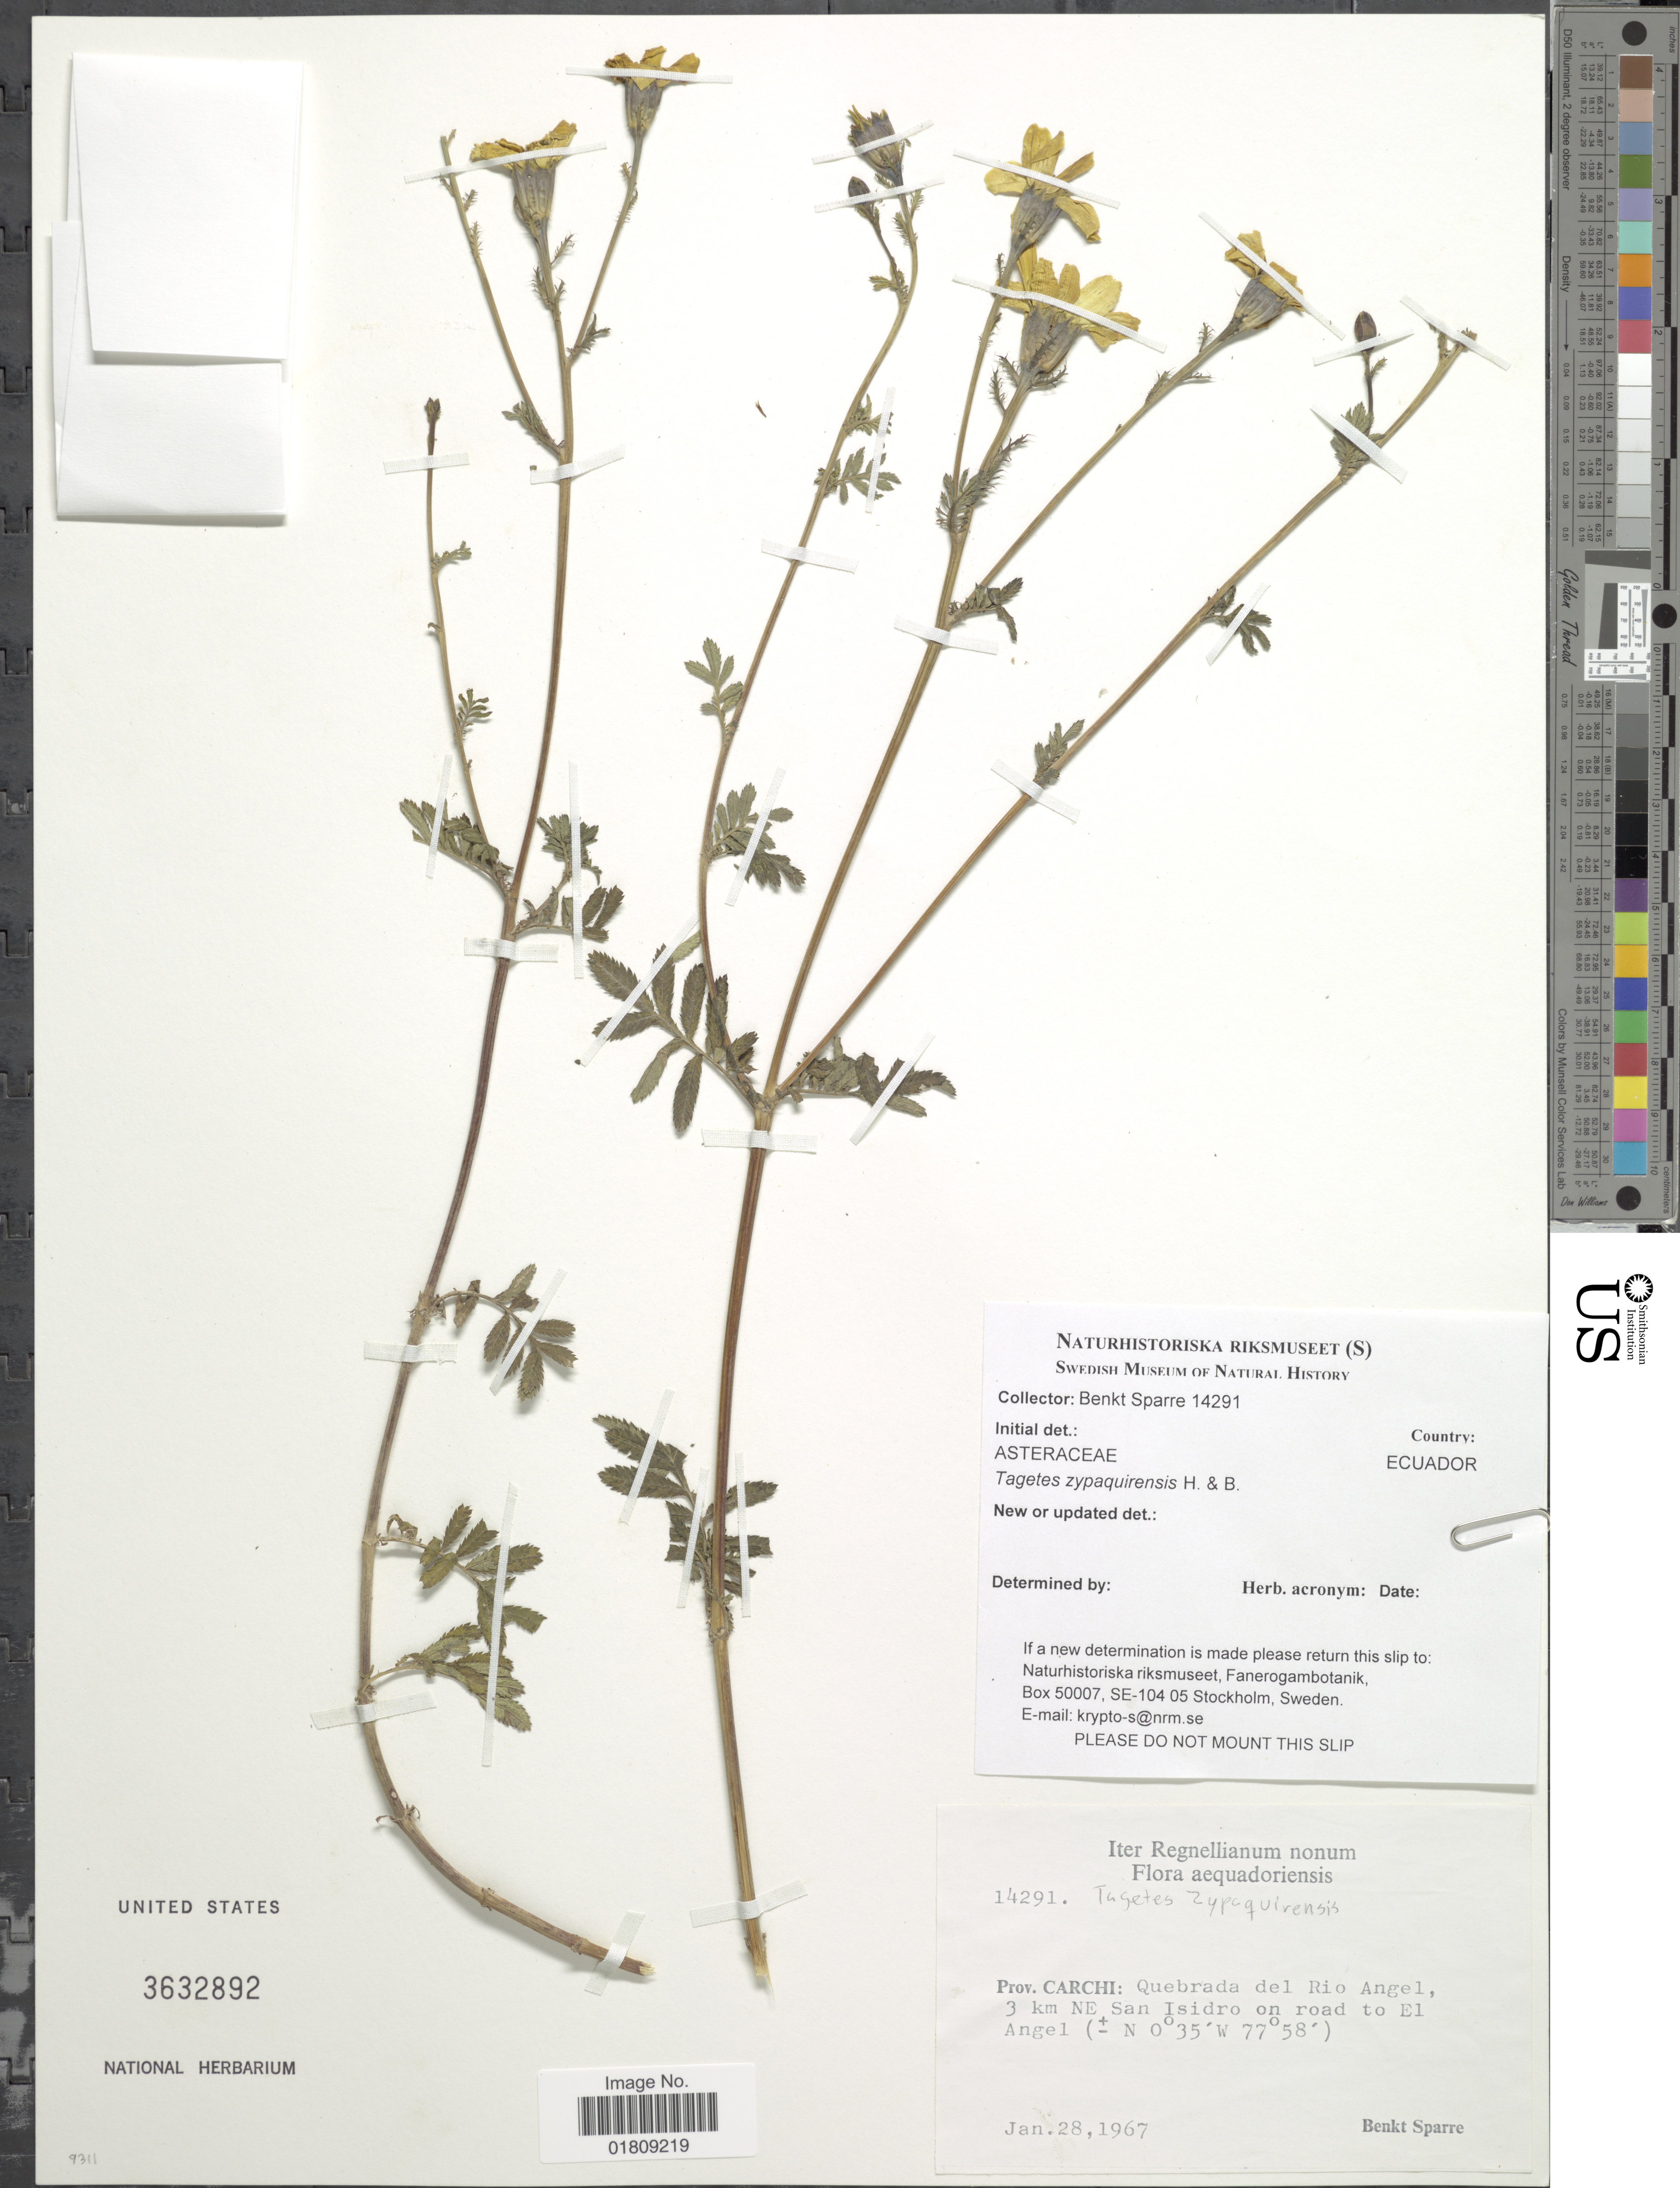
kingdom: Plantae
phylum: Tracheophyta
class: Magnoliopsida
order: Asterales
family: Asteraceae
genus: Tagetes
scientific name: Tagetes zypaquirensis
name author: Humb. & Bonpl.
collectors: B. Sparre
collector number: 14291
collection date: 1967-01-28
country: Ecuador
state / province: Carchi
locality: Quebrada del Rio Angel, 3 km NE San Isidro on road to El Angel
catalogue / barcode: US 3632892